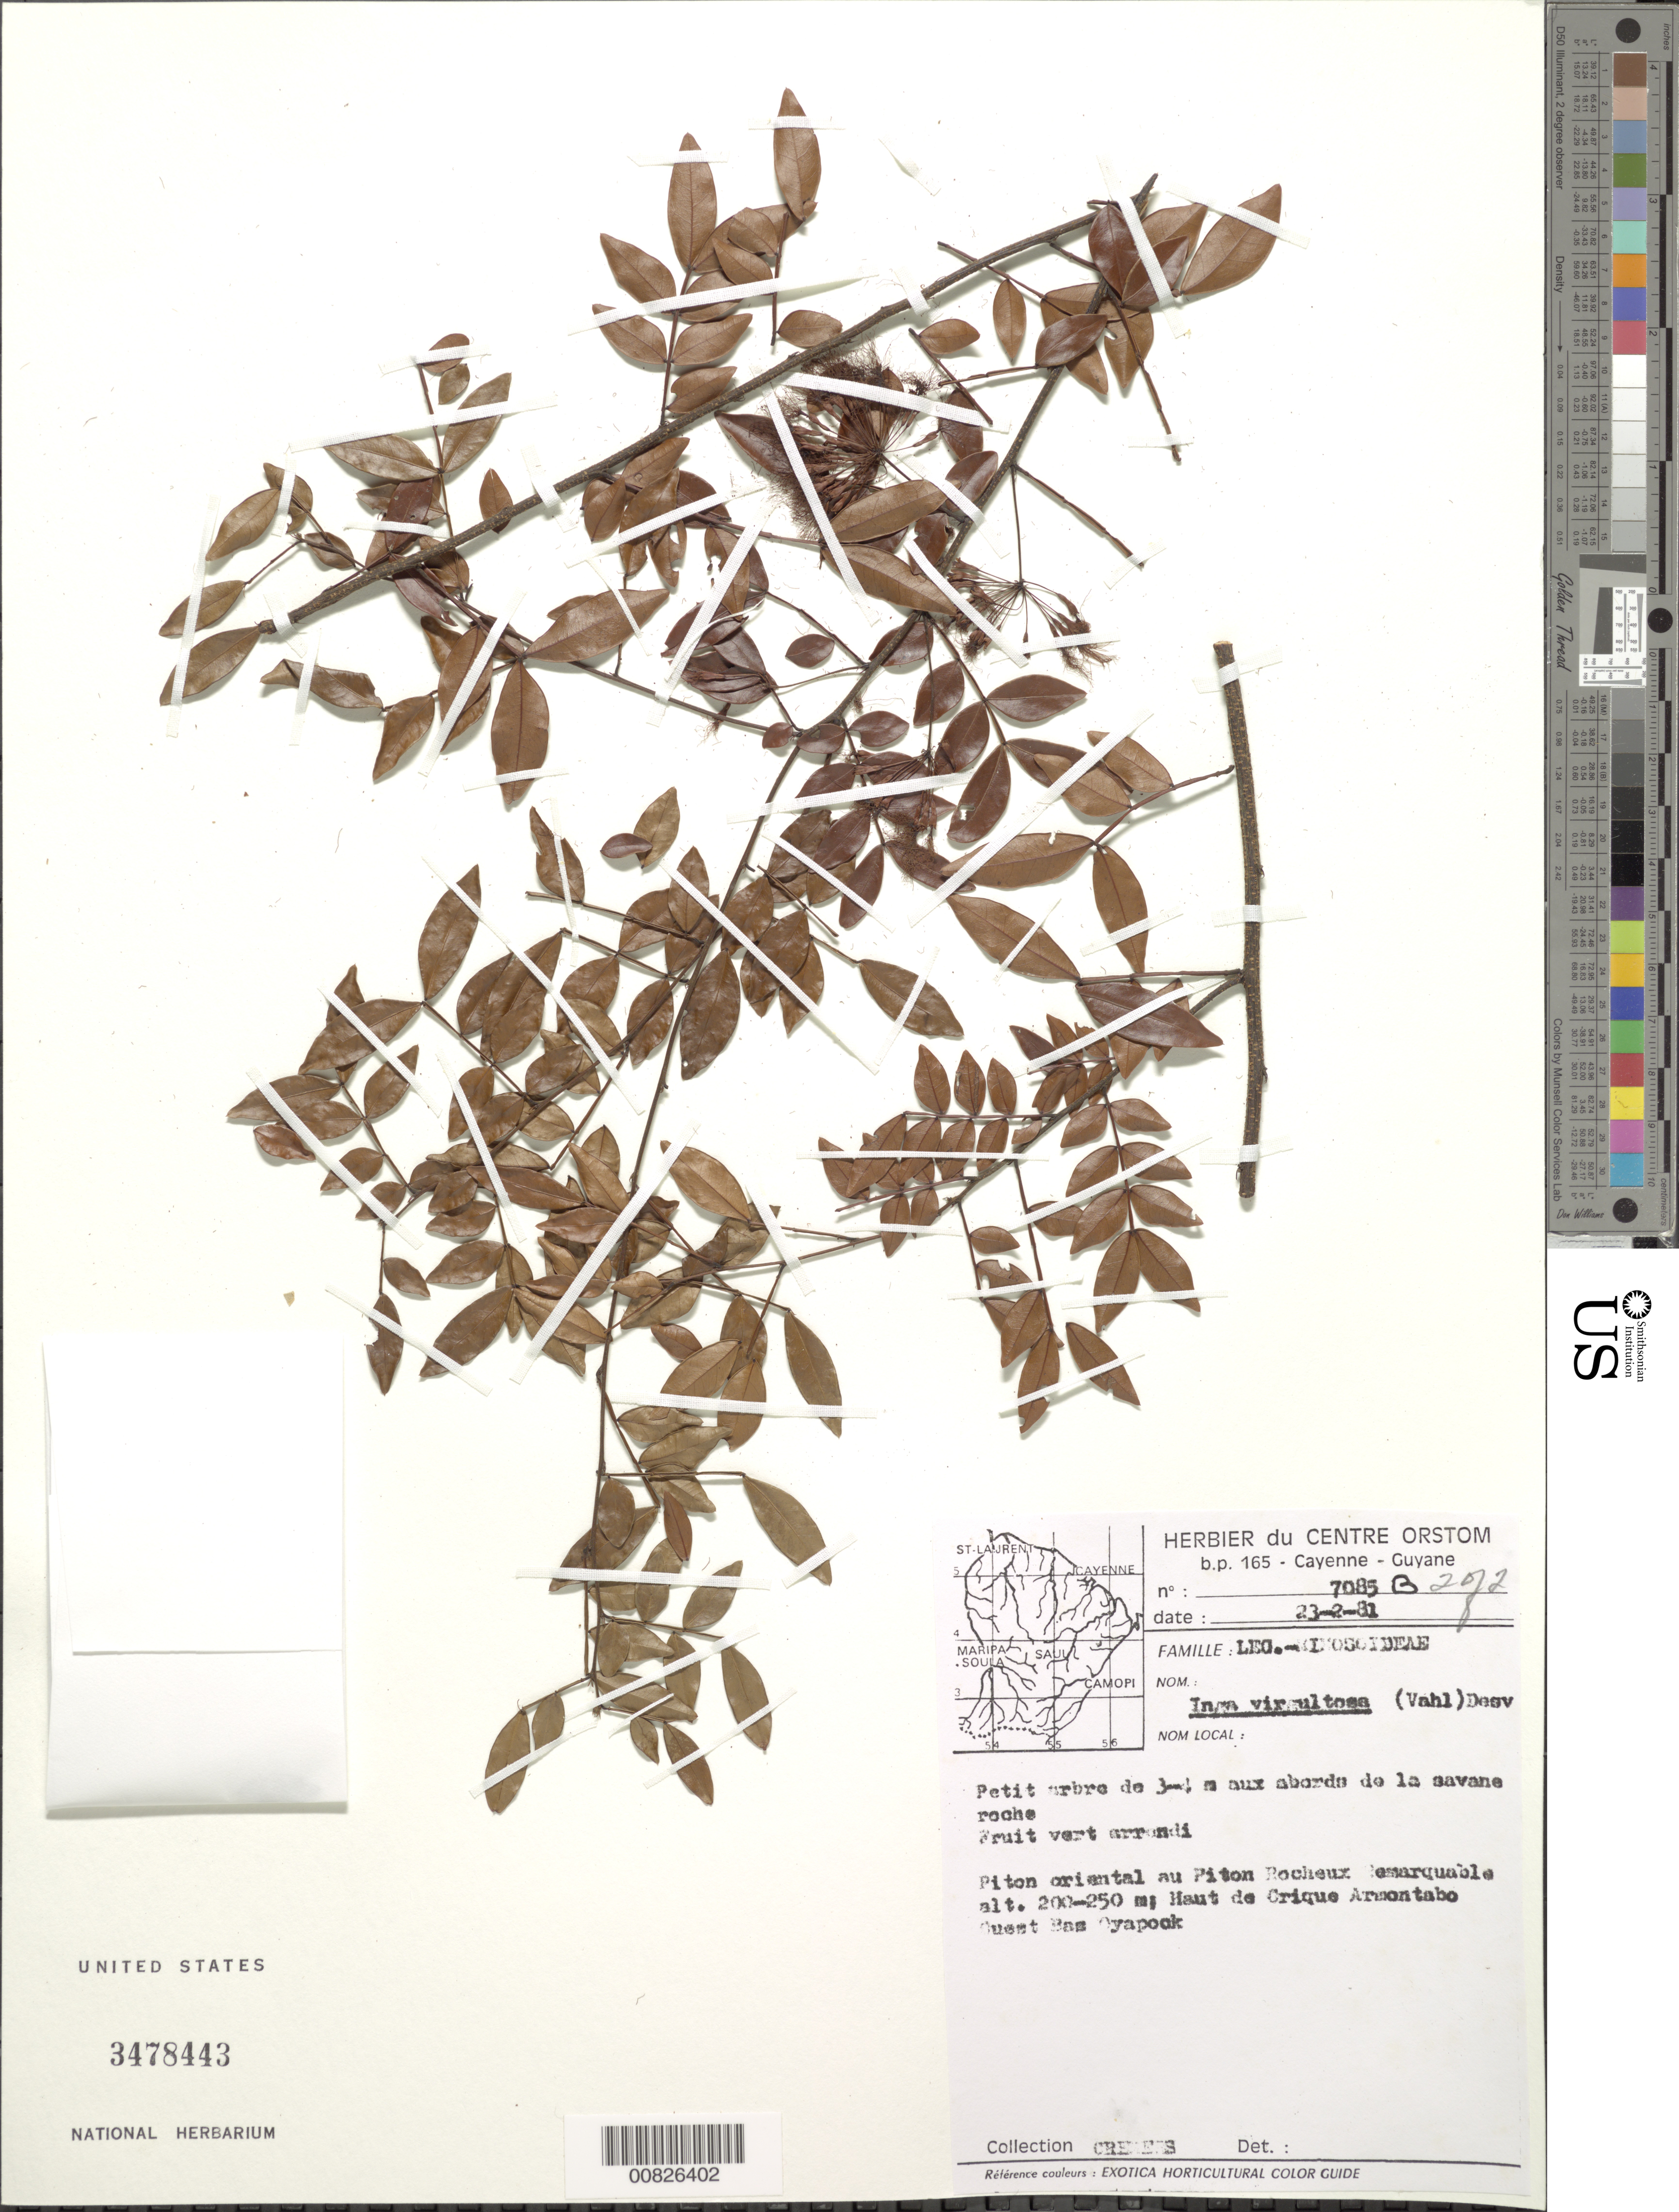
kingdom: Plantae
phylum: Tracheophyta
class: Magnoliopsida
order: Fabales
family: Fabaceae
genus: Inga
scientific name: Inga virgultosa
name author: (Vahl) Desv.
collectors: G. Cremers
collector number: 7085B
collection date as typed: Transcribed d/m/y: 23/2/82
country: Guyana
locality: Cayenne - Guyane. Piton oriental au Piton Rocheux. Remarquable; Haut de Crique Armontabo Ouest Bas Oyapock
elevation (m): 200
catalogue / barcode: US 3478443